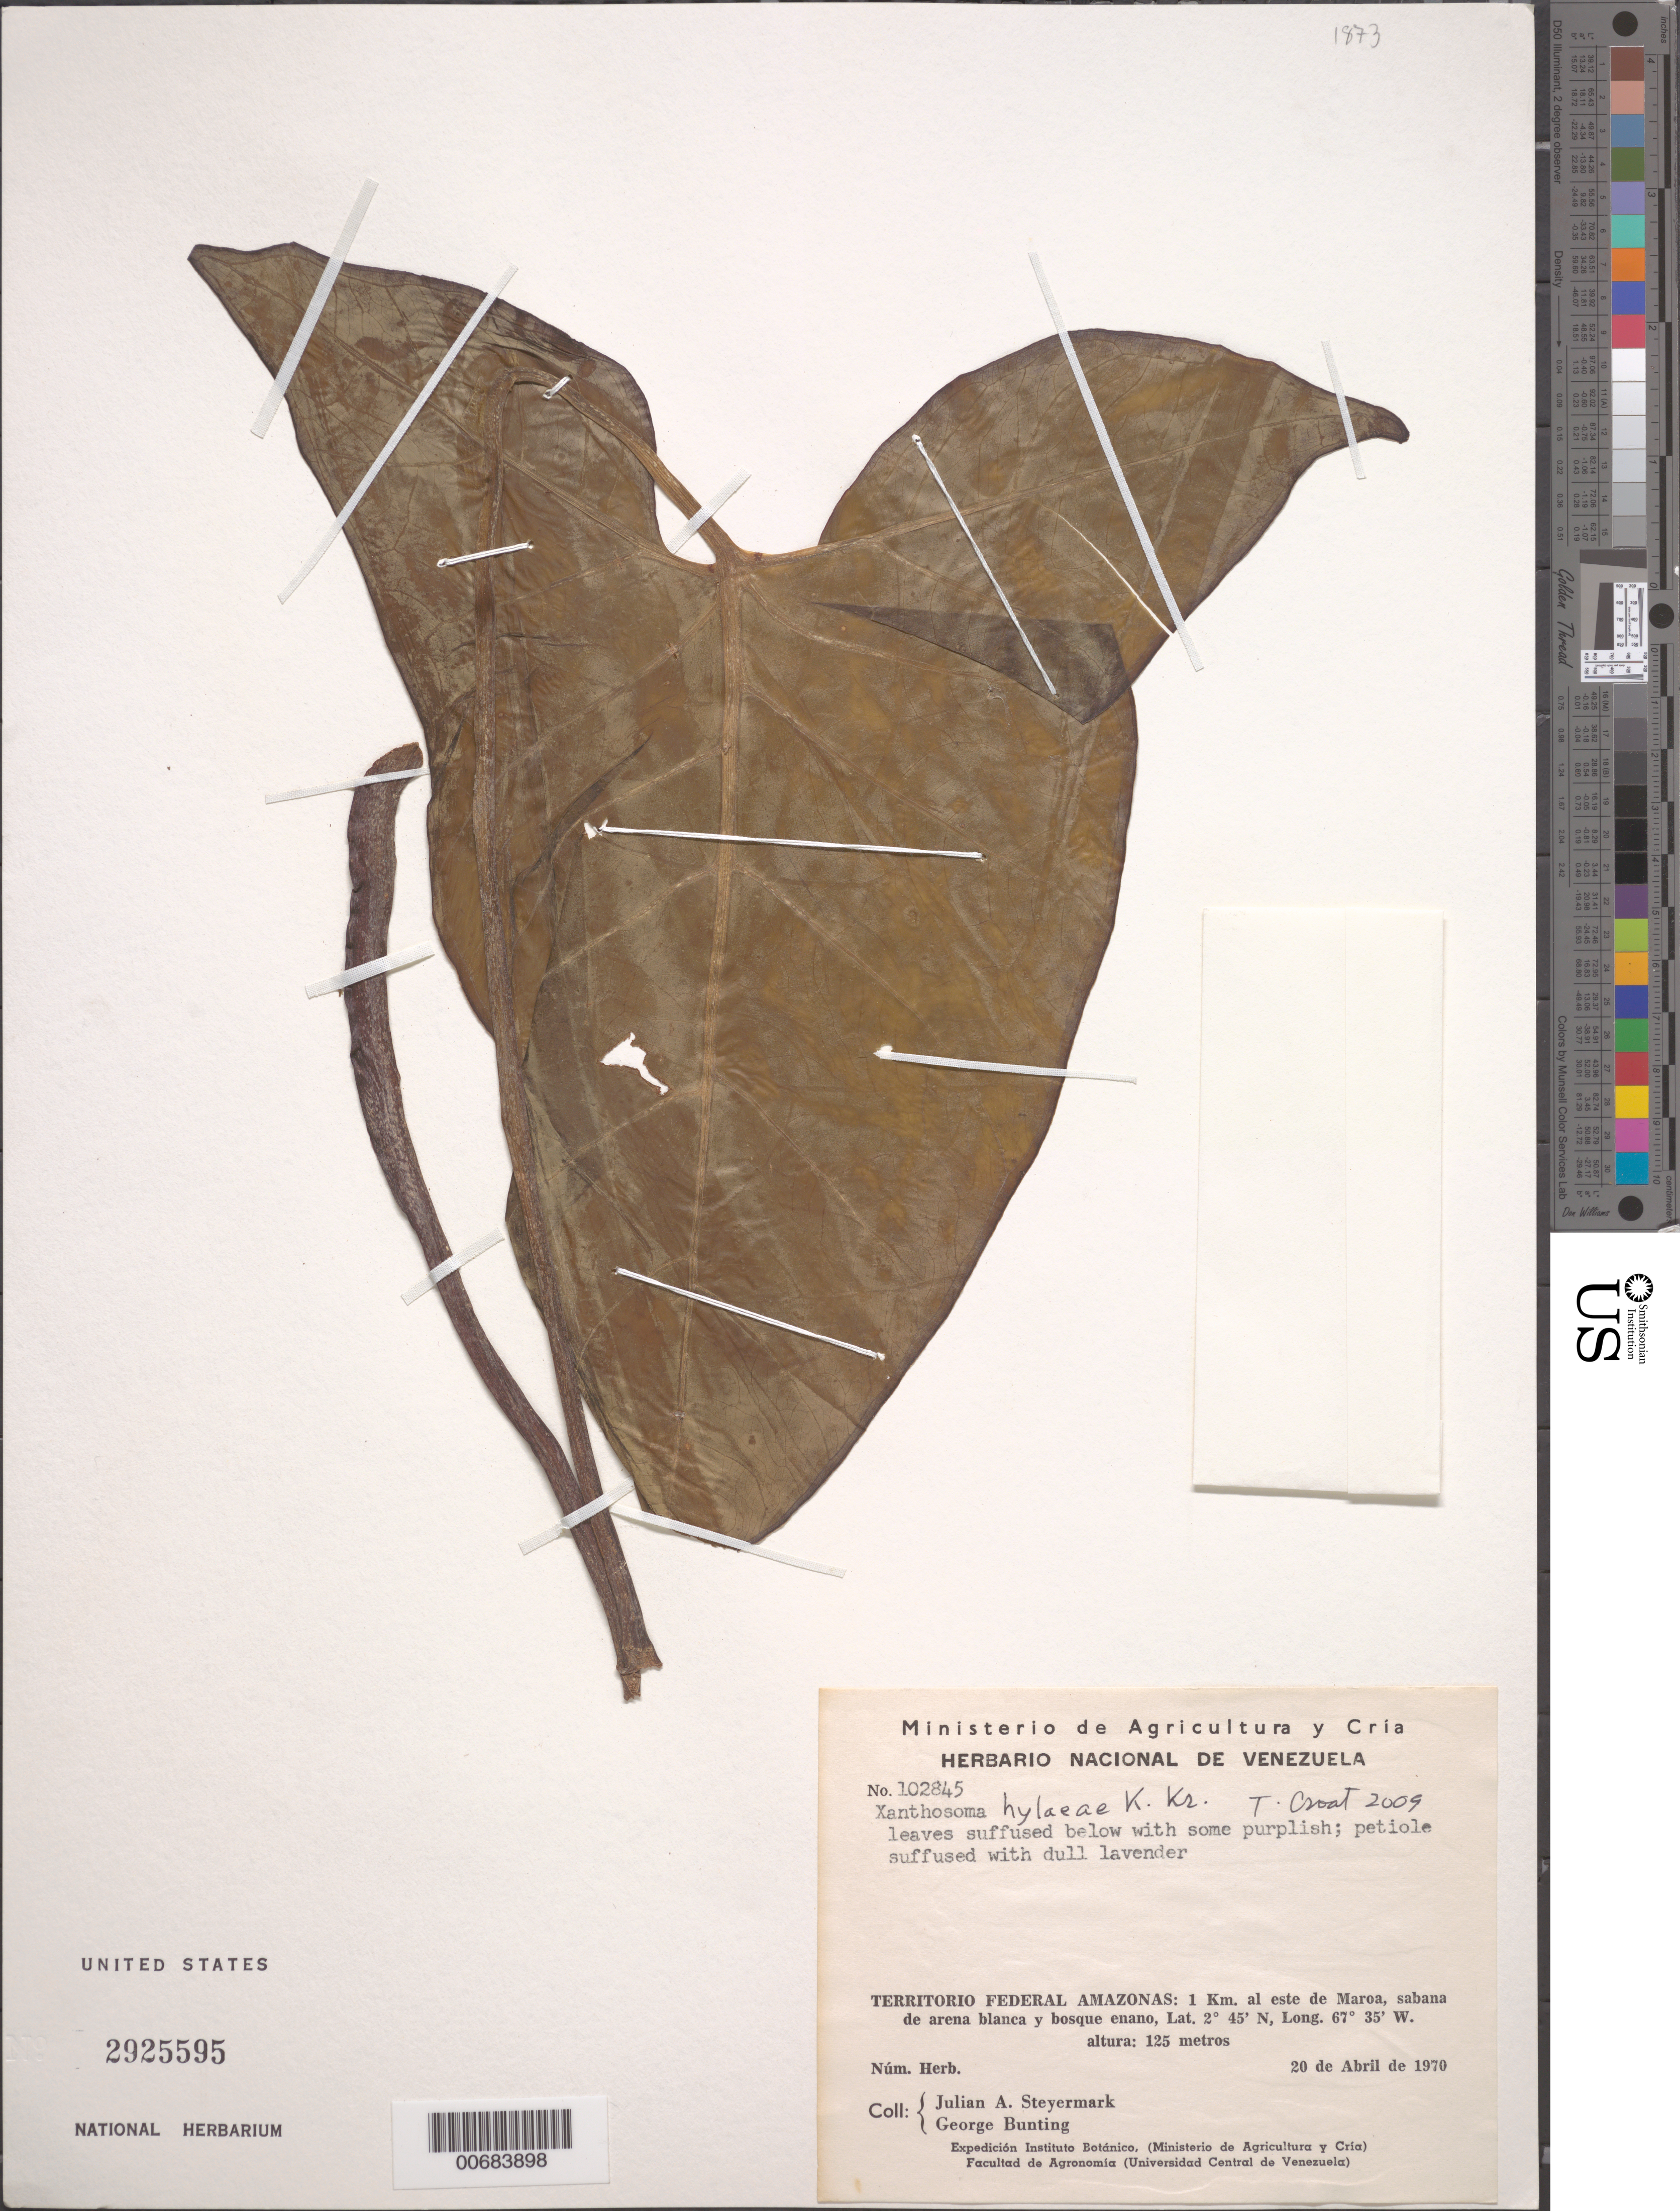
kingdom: Plantae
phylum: Tracheophyta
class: Liliopsida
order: Alismatales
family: Araceae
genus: Xanthosoma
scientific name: Xanthosoma sp.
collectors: J. Steyermark & G. S. Bunting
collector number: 102845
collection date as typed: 20-Apr-70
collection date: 1970-04-20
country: Venezuela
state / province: Amazonas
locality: Maroa, 1 km E of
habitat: White sand savanna and dwarf forest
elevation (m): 125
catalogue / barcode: US 2925595